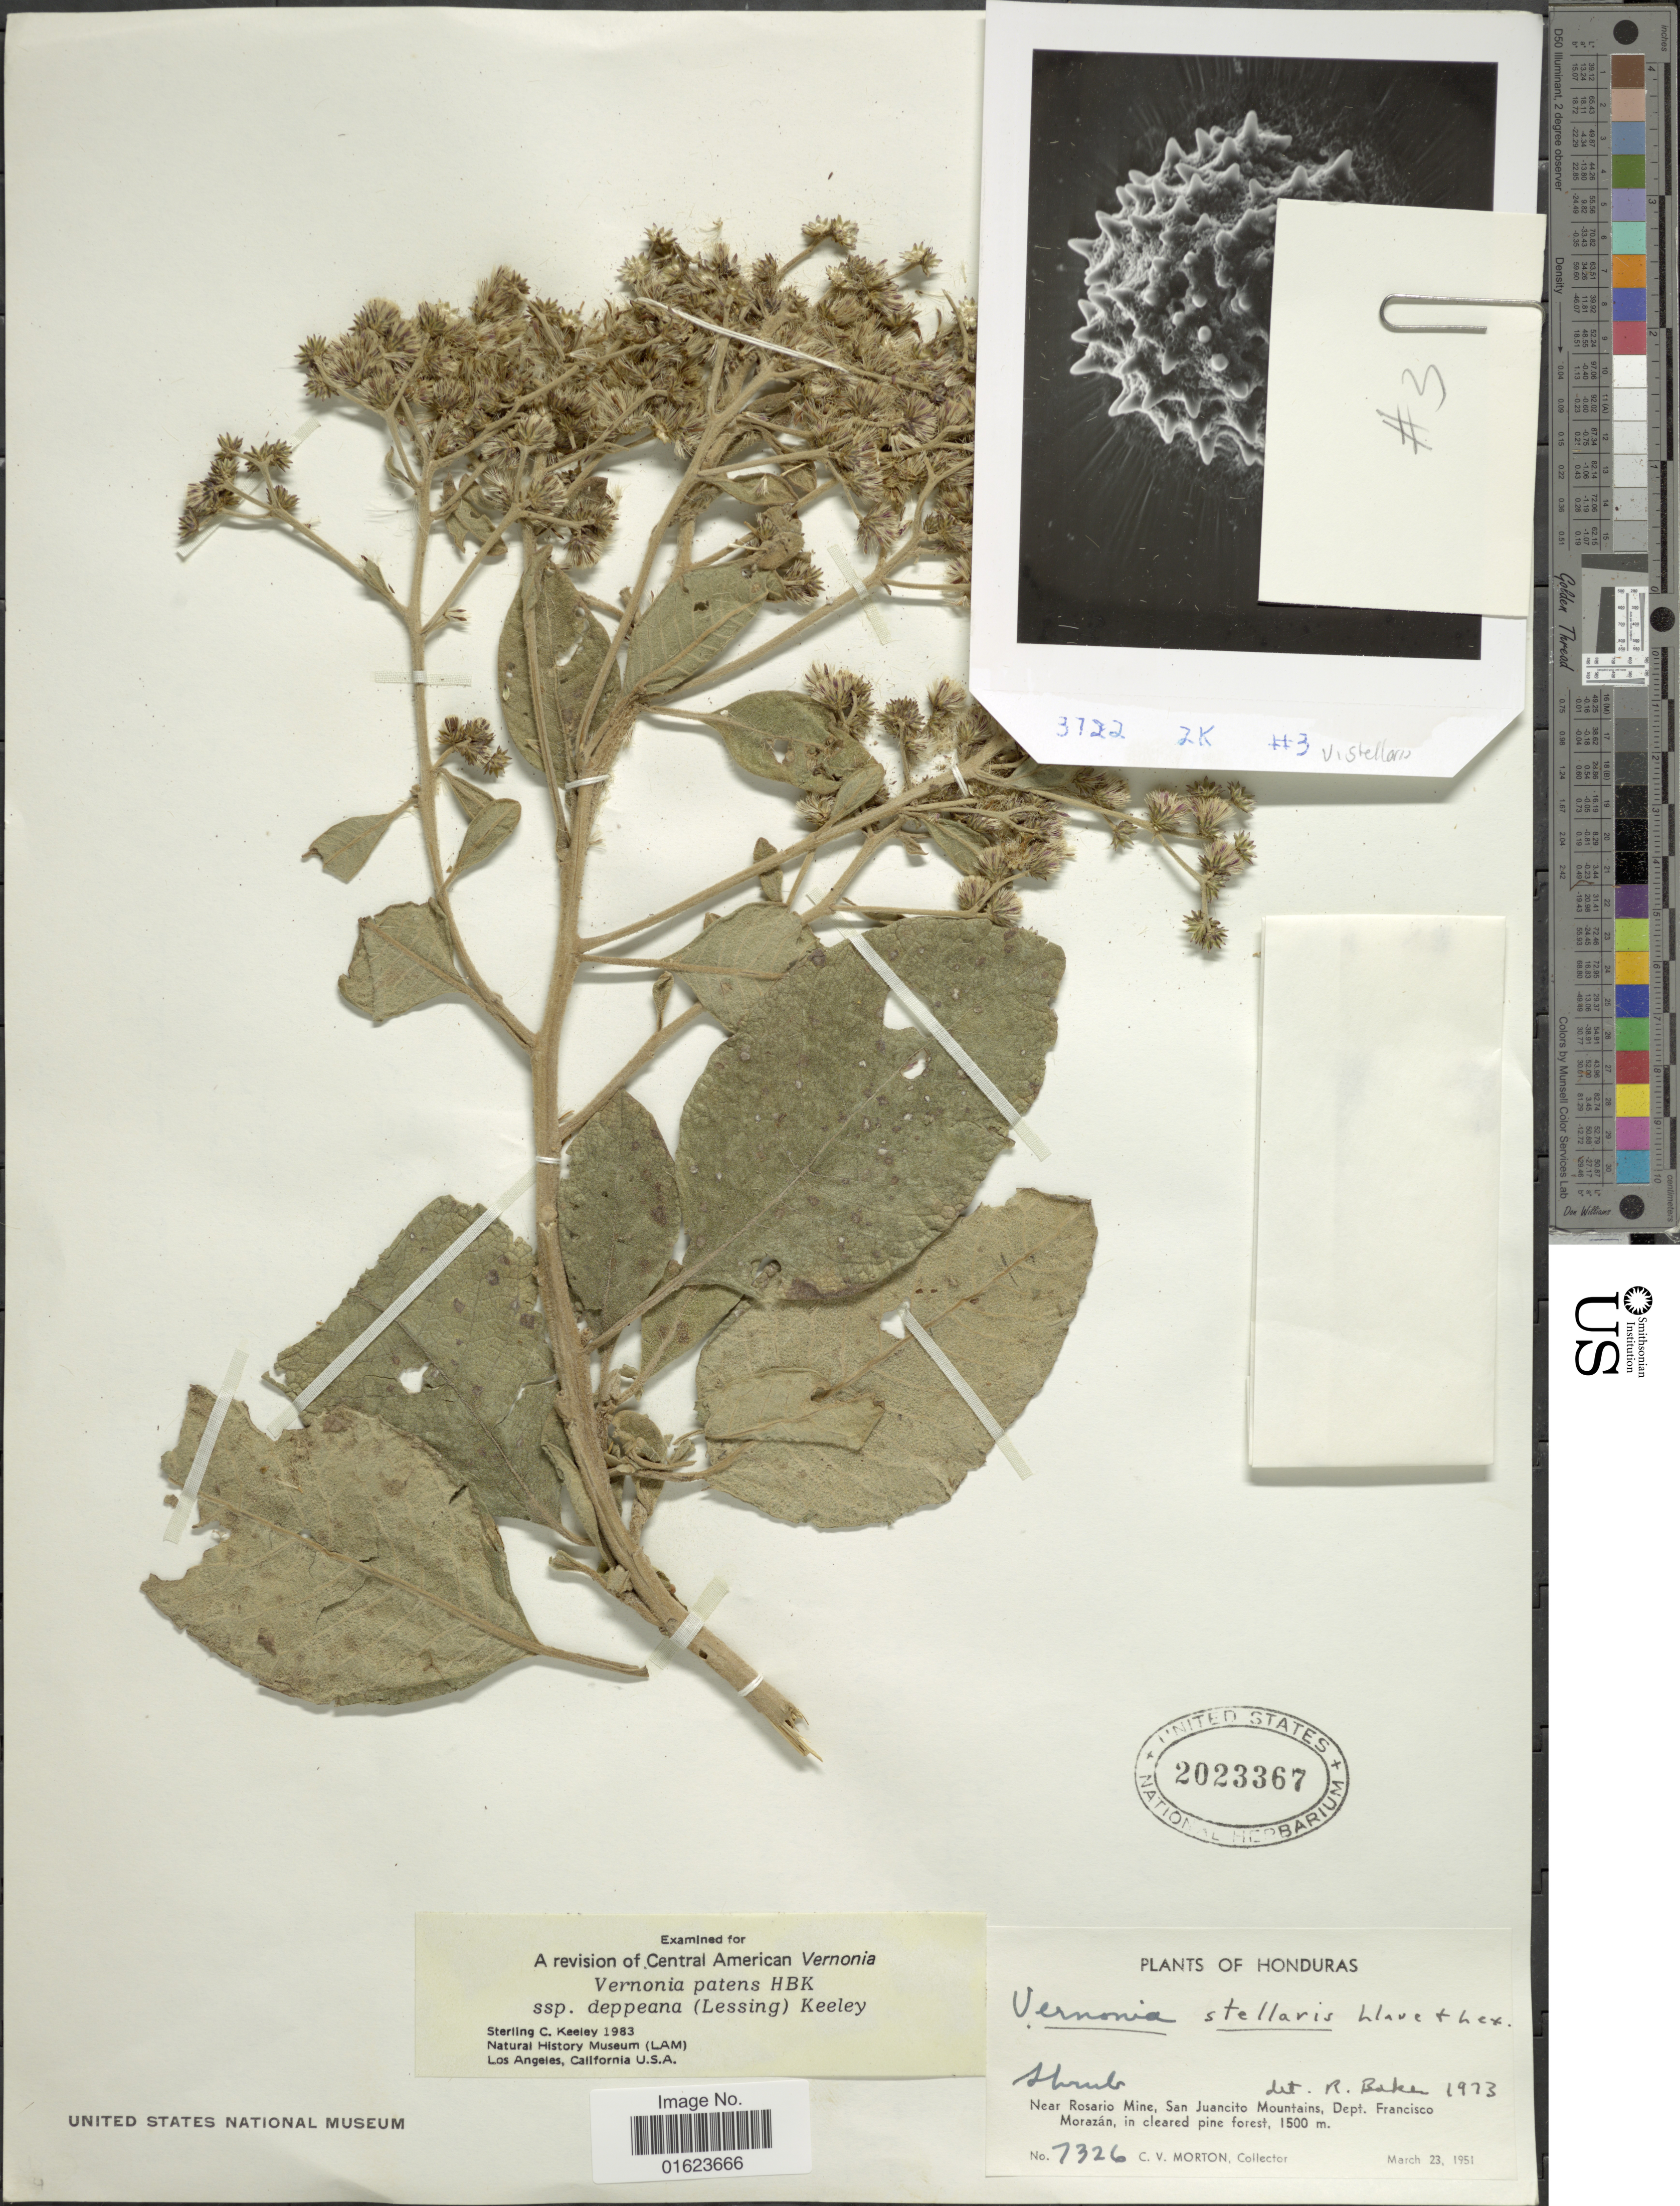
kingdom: Plantae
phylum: Tracheophyta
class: Magnoliopsida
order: Asterales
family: Asteraceae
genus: Vernonanthura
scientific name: Vernonanthura deppeana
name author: (Less.) H. Rob.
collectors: C. V. Morton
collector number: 7326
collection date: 1951-03-23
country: Honduras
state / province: Fco. Morazán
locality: Near Rosario Mine, San Juancito Mountains, Dept. Francisco Morazan.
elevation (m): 1500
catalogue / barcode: US 2023367